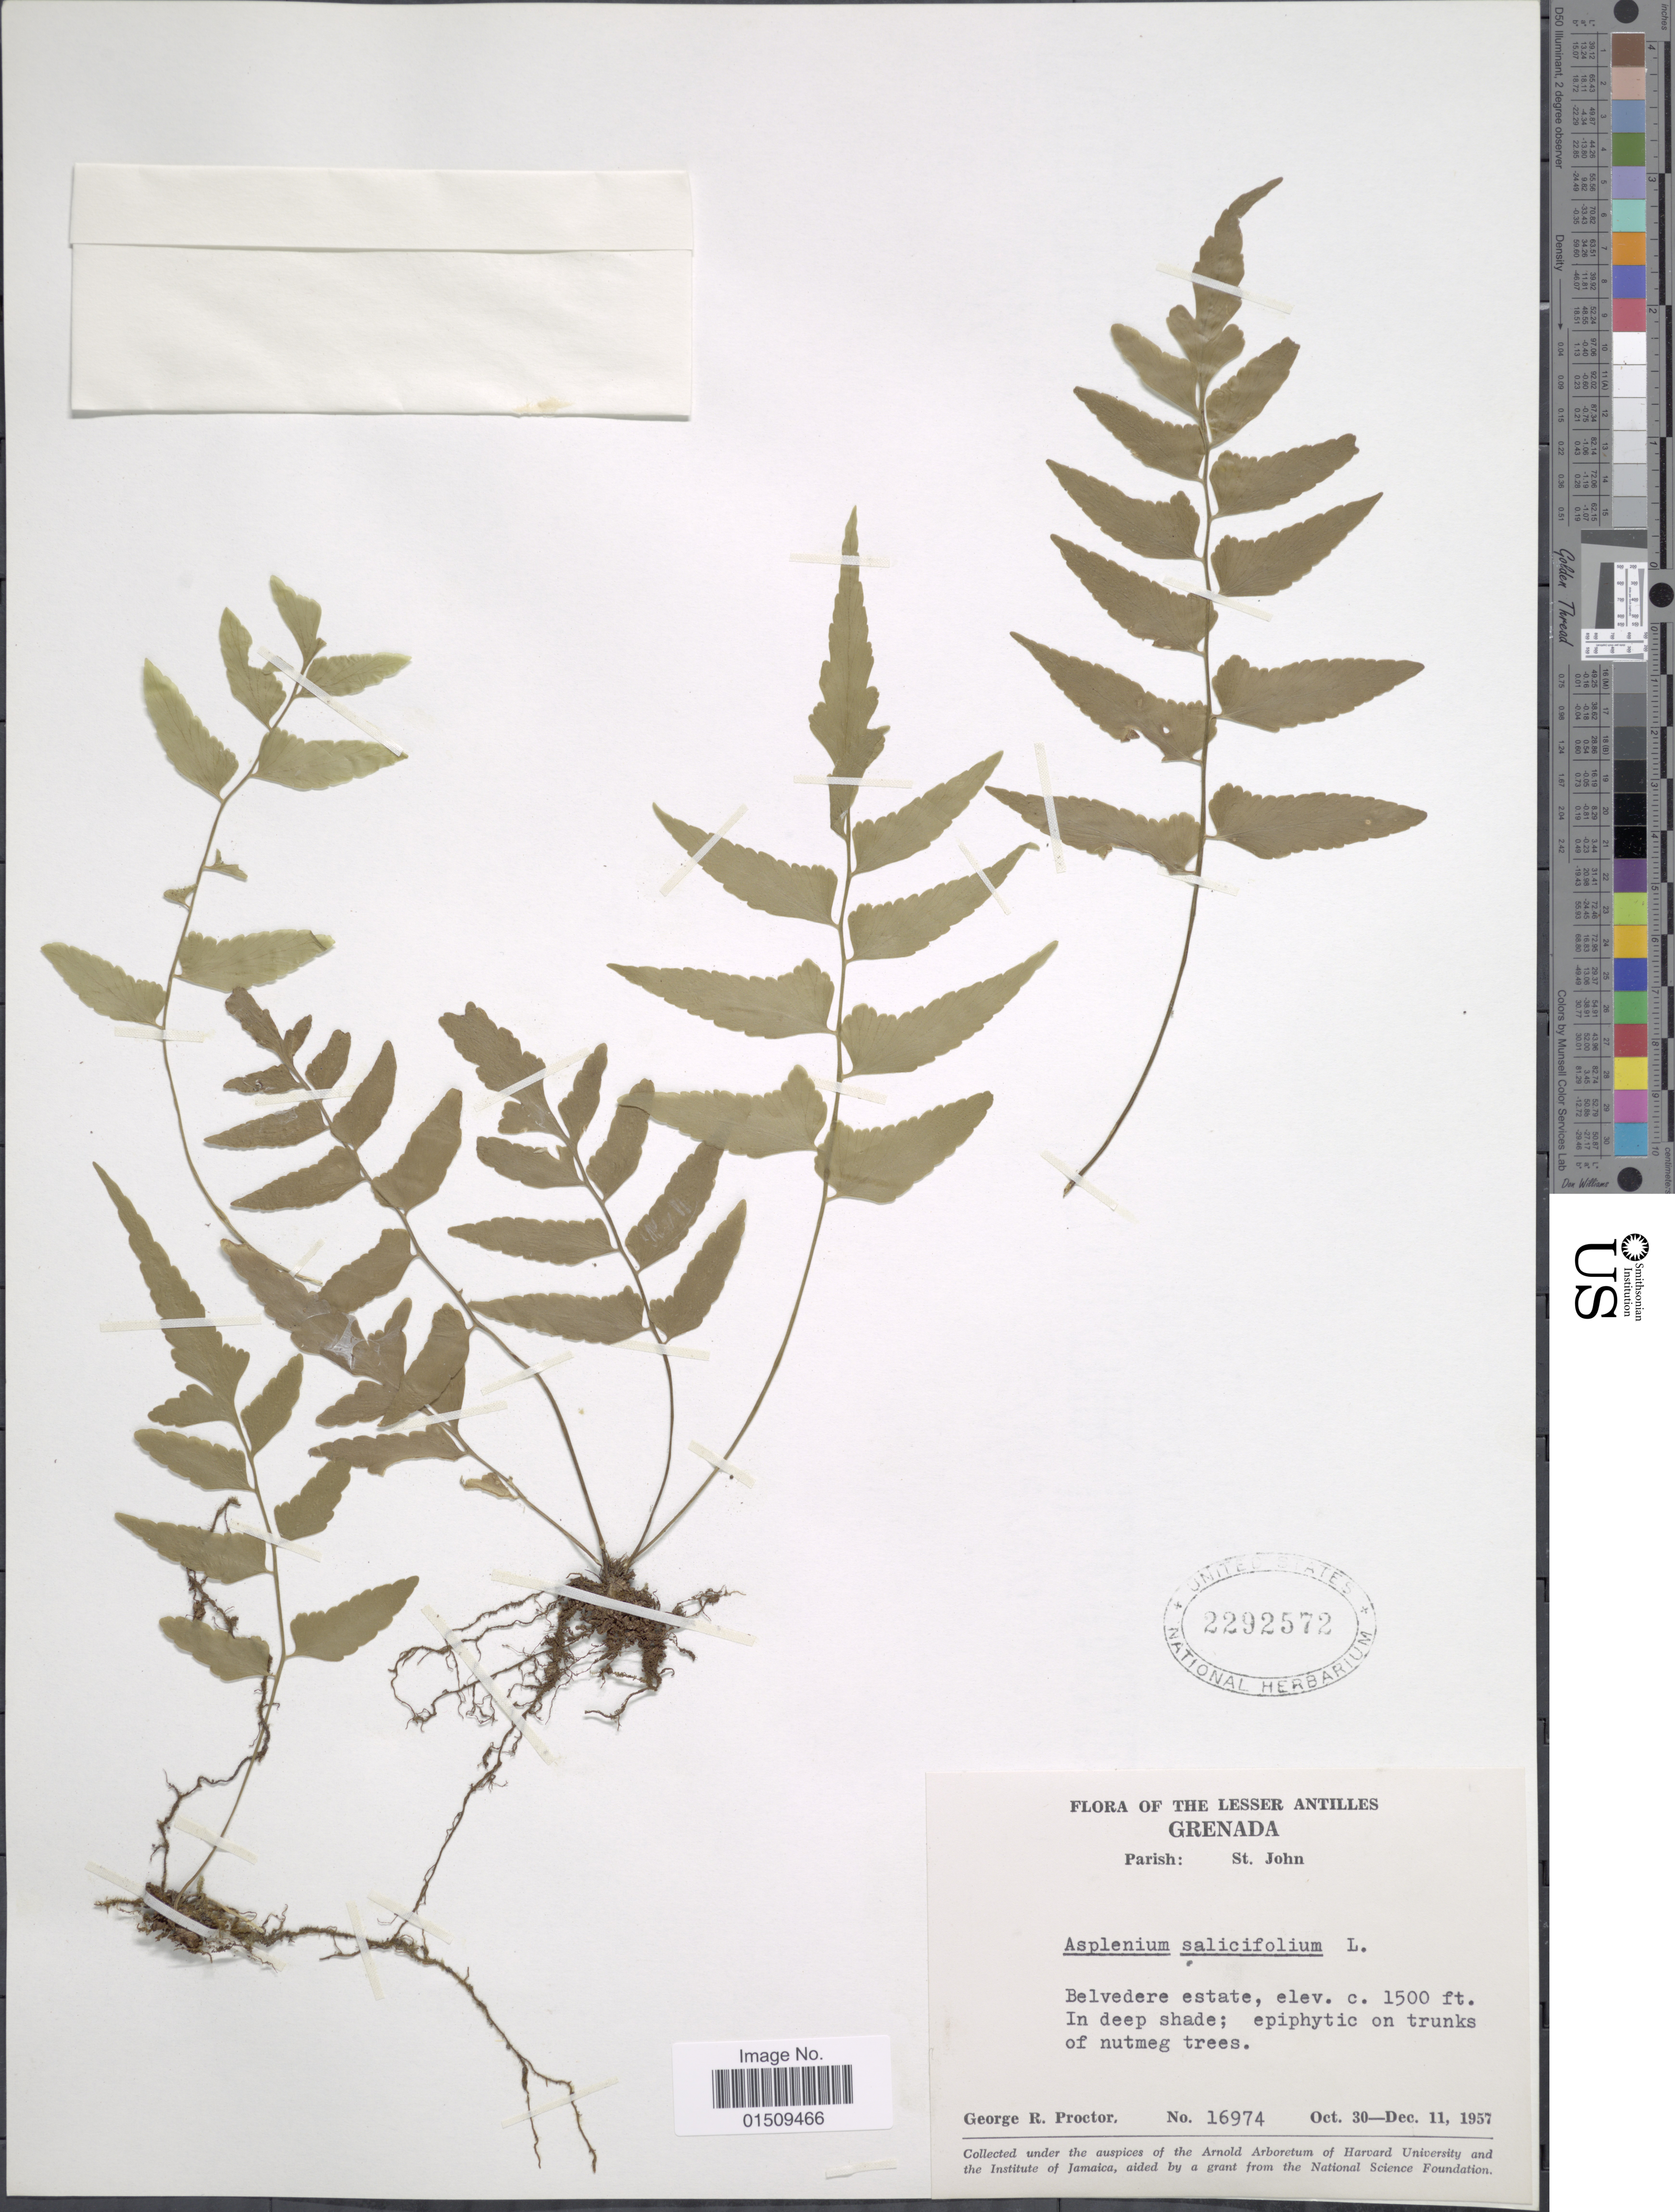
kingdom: Plantae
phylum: Tracheophyta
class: Polypodiopsida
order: Polypodiales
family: Aspleniaceae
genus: Asplenium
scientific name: Asplenium salicifolium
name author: L.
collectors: G. R. Proctor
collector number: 16974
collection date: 1957-10-30/1957-12-11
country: Grenada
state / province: Saint John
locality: The Lesser Antilles, Grenada. Parish: St. John. Belvedere estate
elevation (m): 457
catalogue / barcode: US 2292572